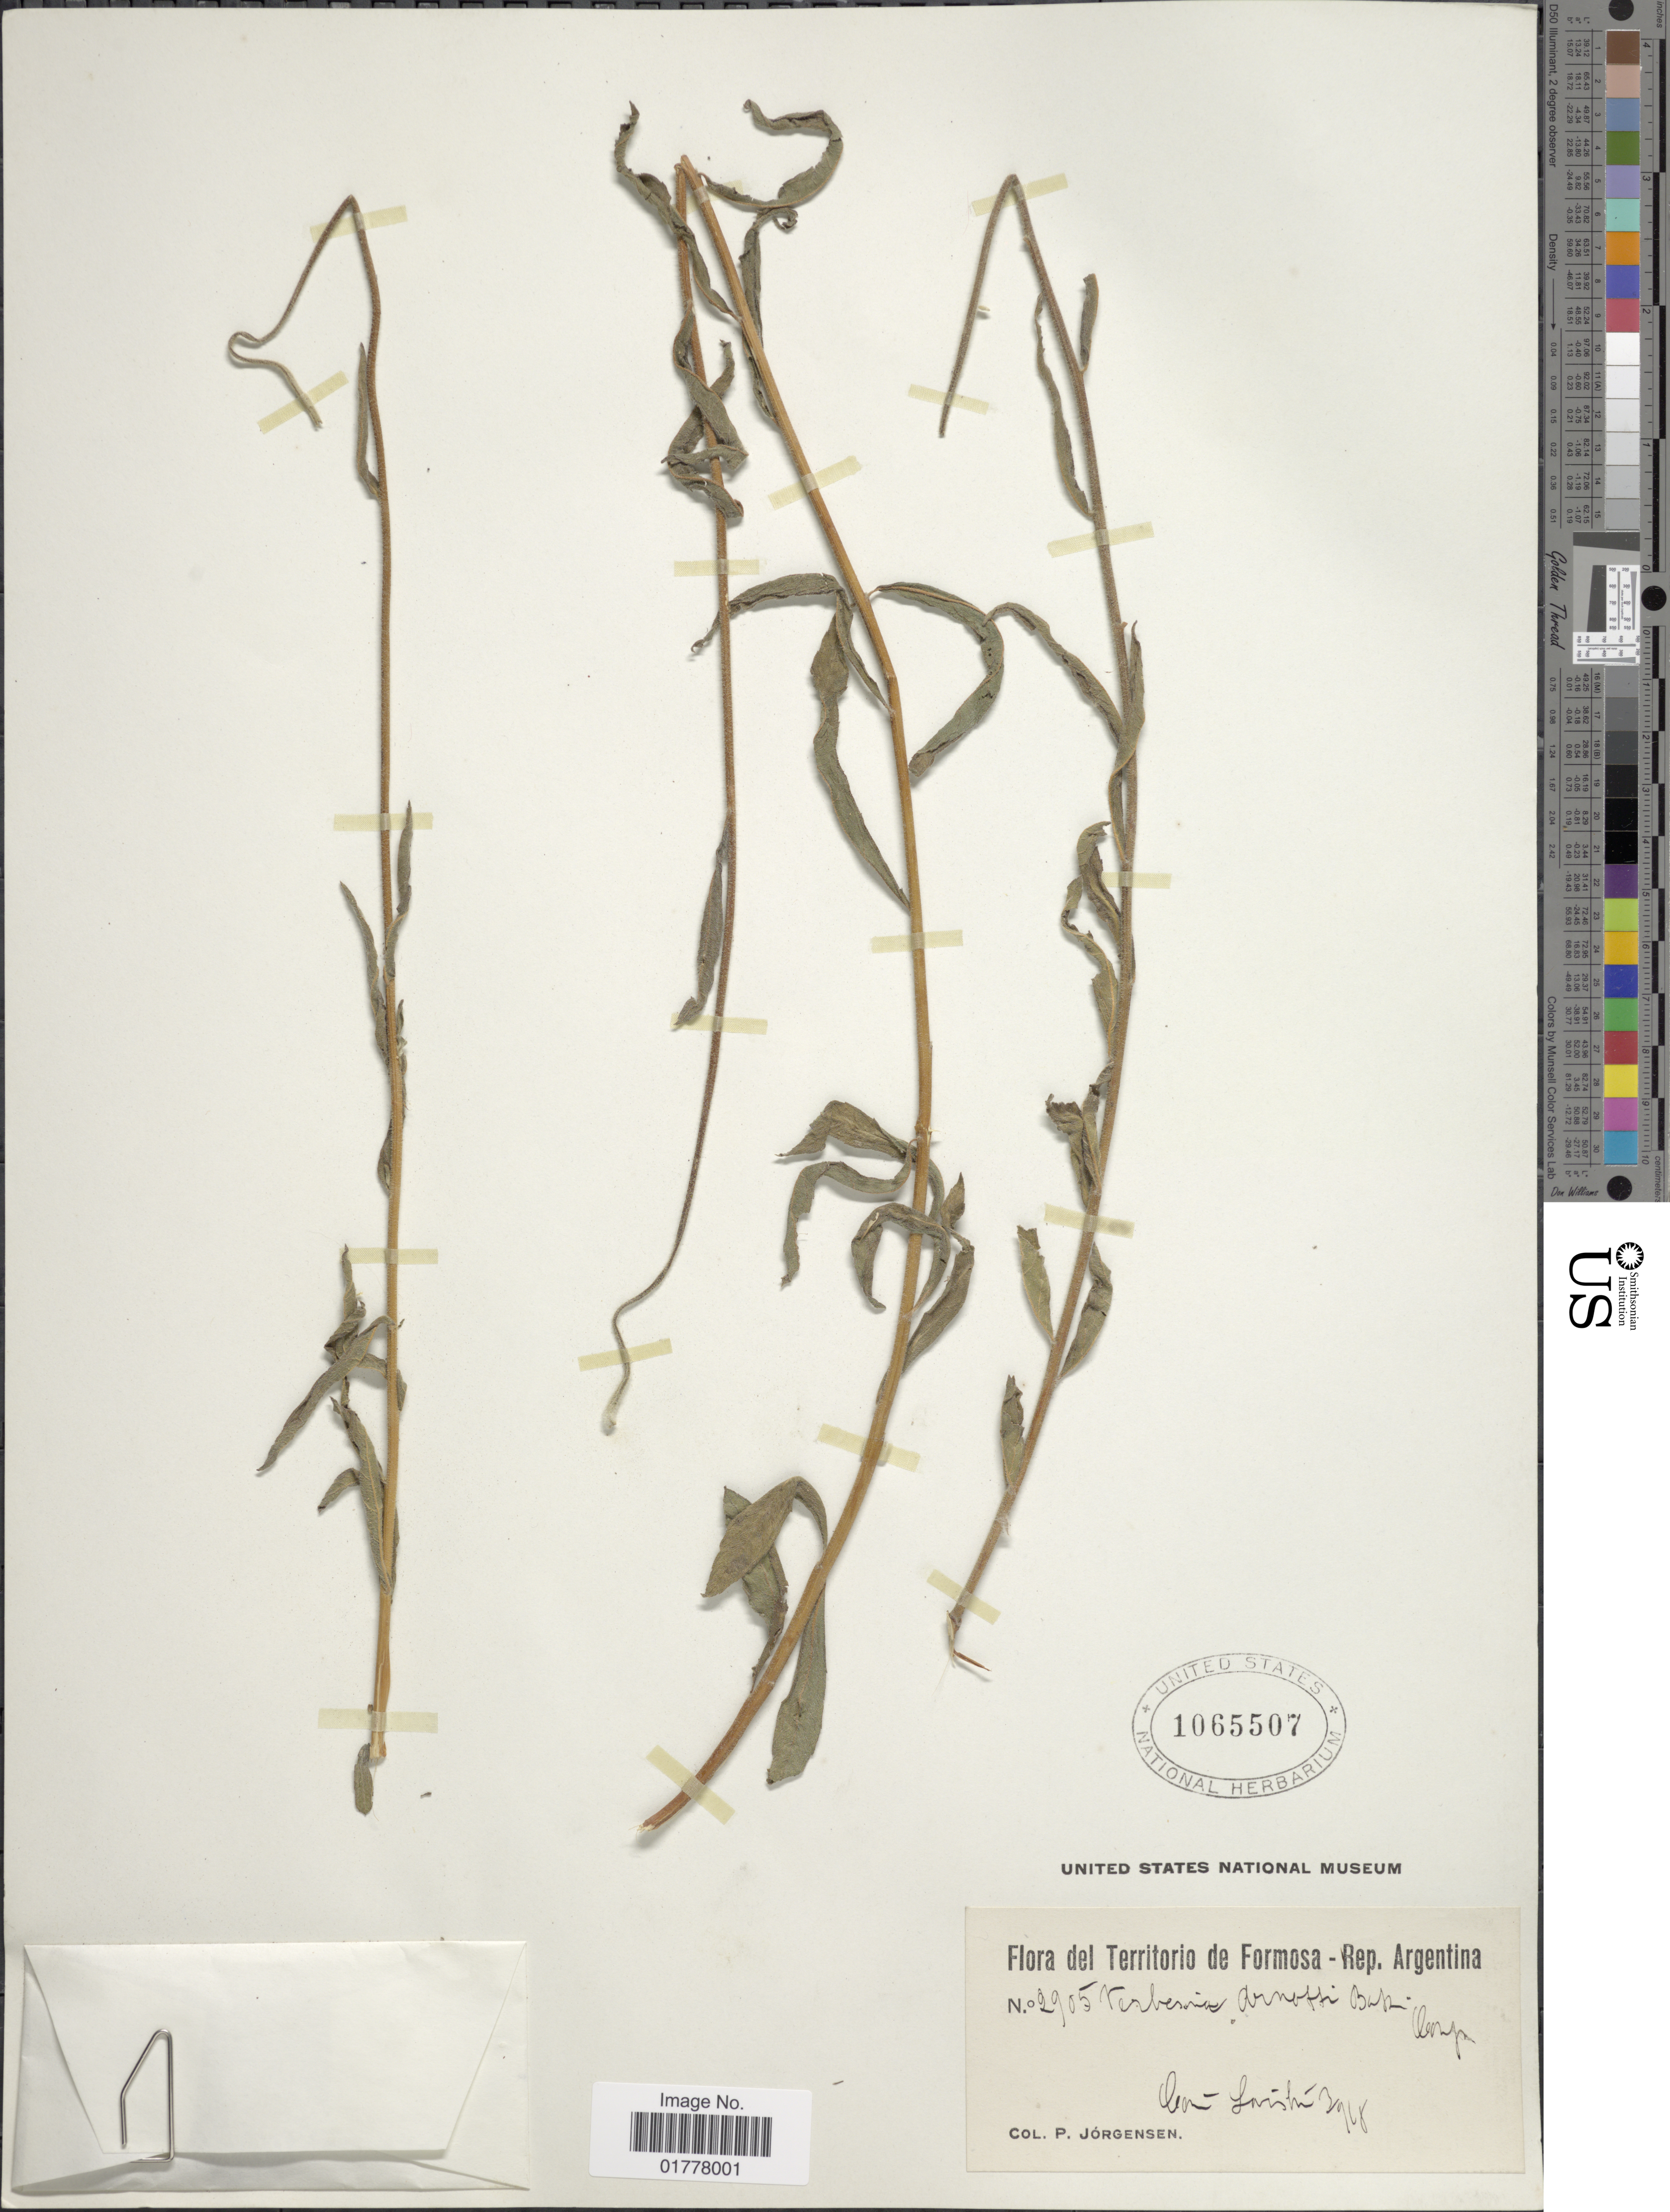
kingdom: Plantae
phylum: Tracheophyta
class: Magnoliopsida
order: Asterales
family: Asteraceae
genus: Angelphytum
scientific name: Angelphytum arnottii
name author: (Baker) H. Rob.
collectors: P. Jörgensen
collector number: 2905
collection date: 1918-03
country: Argentina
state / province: Formosa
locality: Del Territorio de Formosa, Rep. Argentina, Can Laista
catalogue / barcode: US 1065507